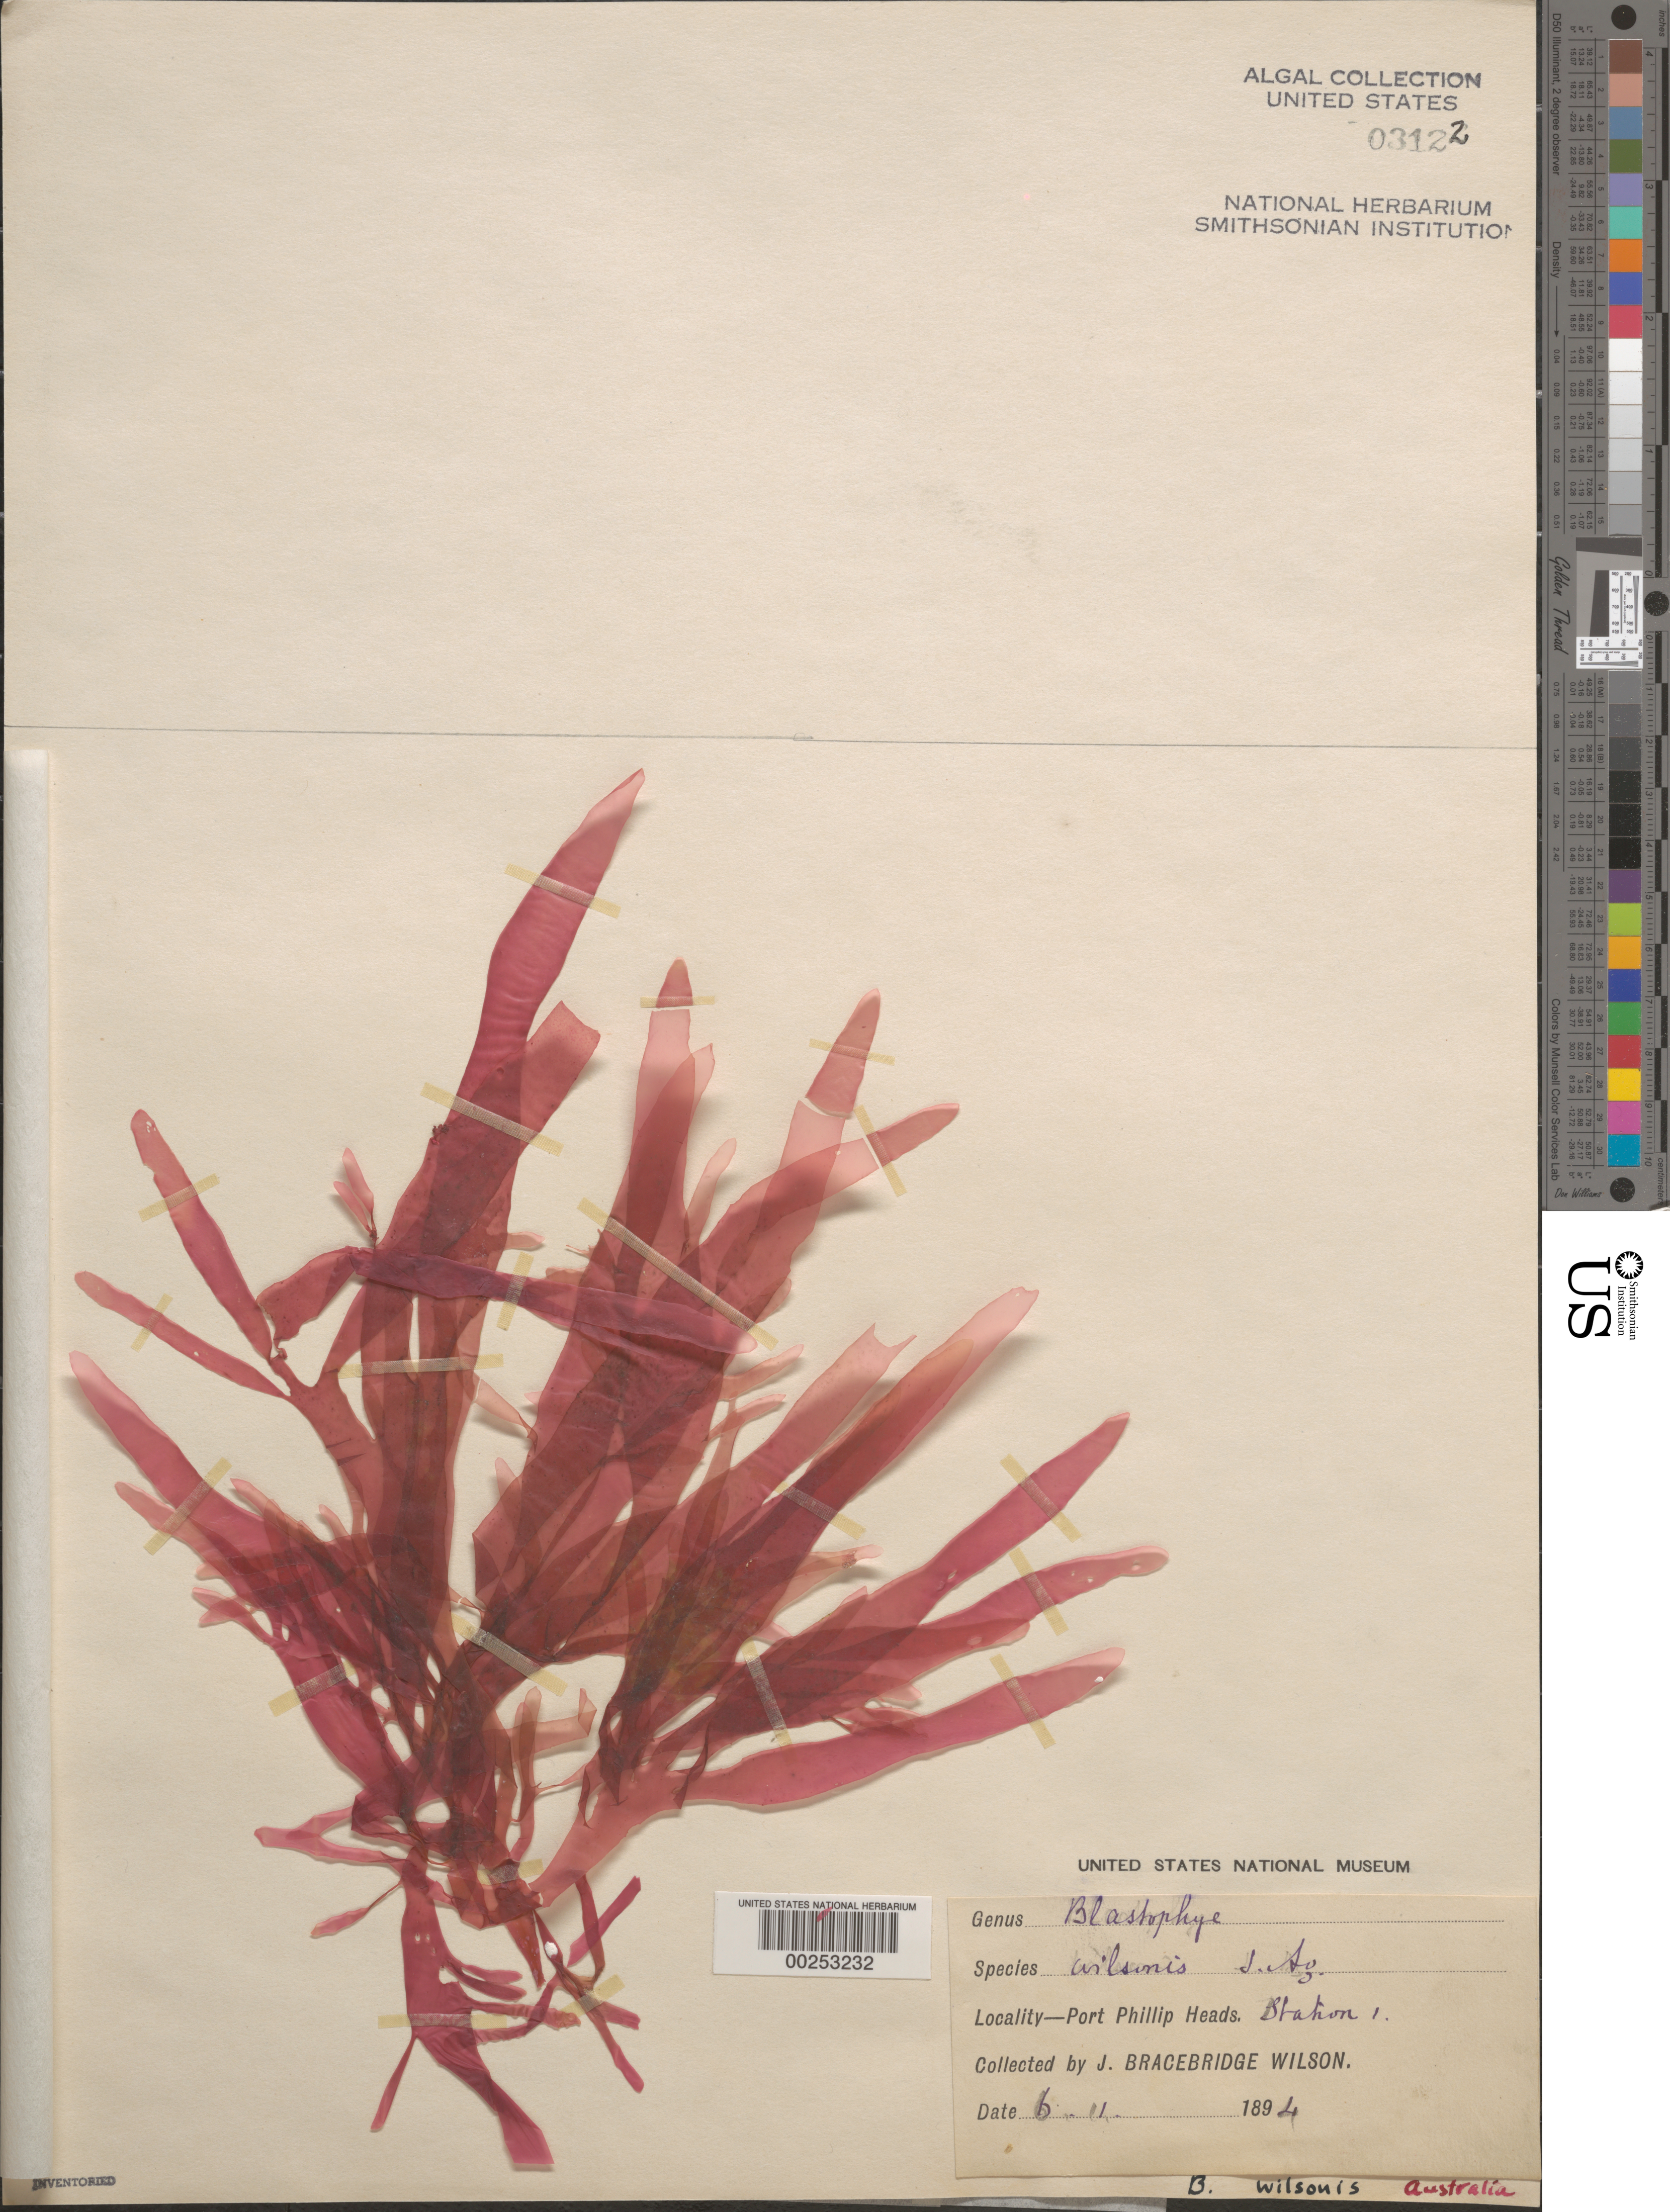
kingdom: Plantae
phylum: Rhodophyta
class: Florideophyceae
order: Halymeniales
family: Halymeniaceae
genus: Cryptonemia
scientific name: Cryptonemia wilsonis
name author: J. Agardh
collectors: J. B. Wilson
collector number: Station 1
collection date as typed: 06 Jan 1894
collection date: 1894-01-06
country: Australia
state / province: Victoria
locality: Port Phillip Heads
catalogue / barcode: US 3122